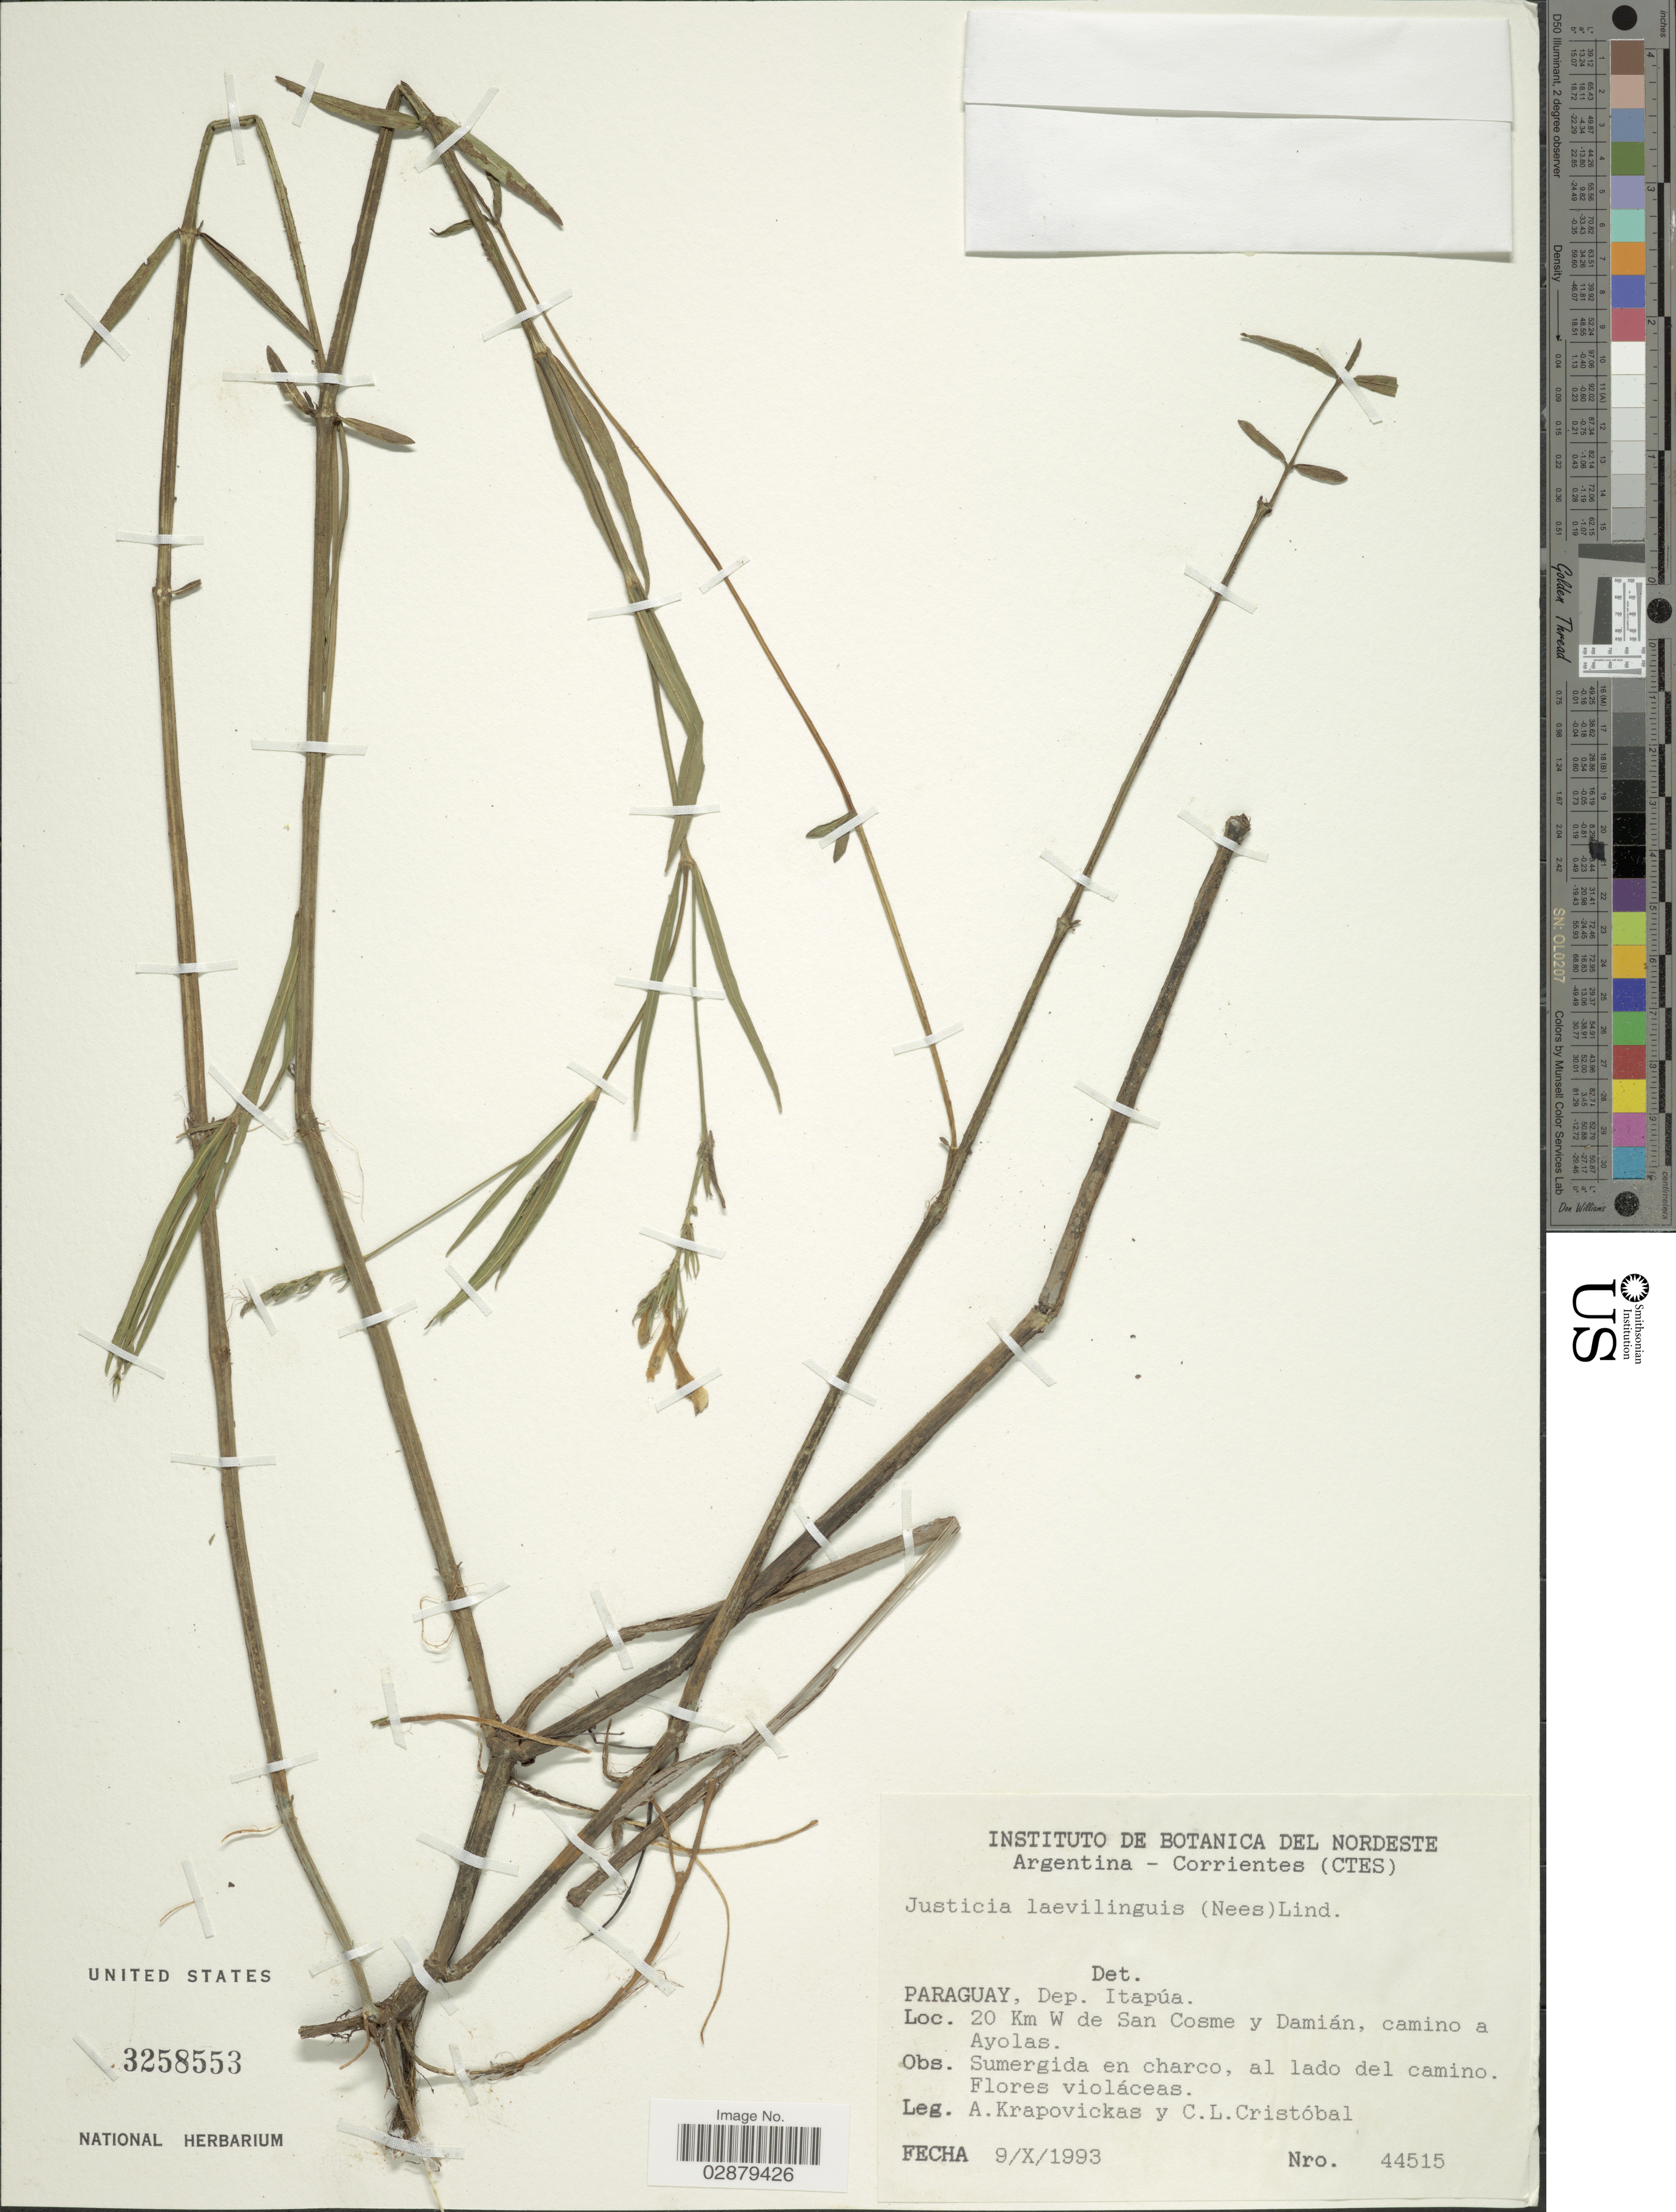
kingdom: Plantae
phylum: Tracheophyta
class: Magnoliopsida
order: Lamiales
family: Acanthaceae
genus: Justicia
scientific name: Justicia laevilinguis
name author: (Nees) Lindau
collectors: A. Krapovickas & C. L. Cristóbal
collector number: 44515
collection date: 1993-10-09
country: Paraguay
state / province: Itapua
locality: Dep. Itapúa. 20 Km W de San Cosme y Damián, camino a Ayolas.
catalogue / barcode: US 3258553